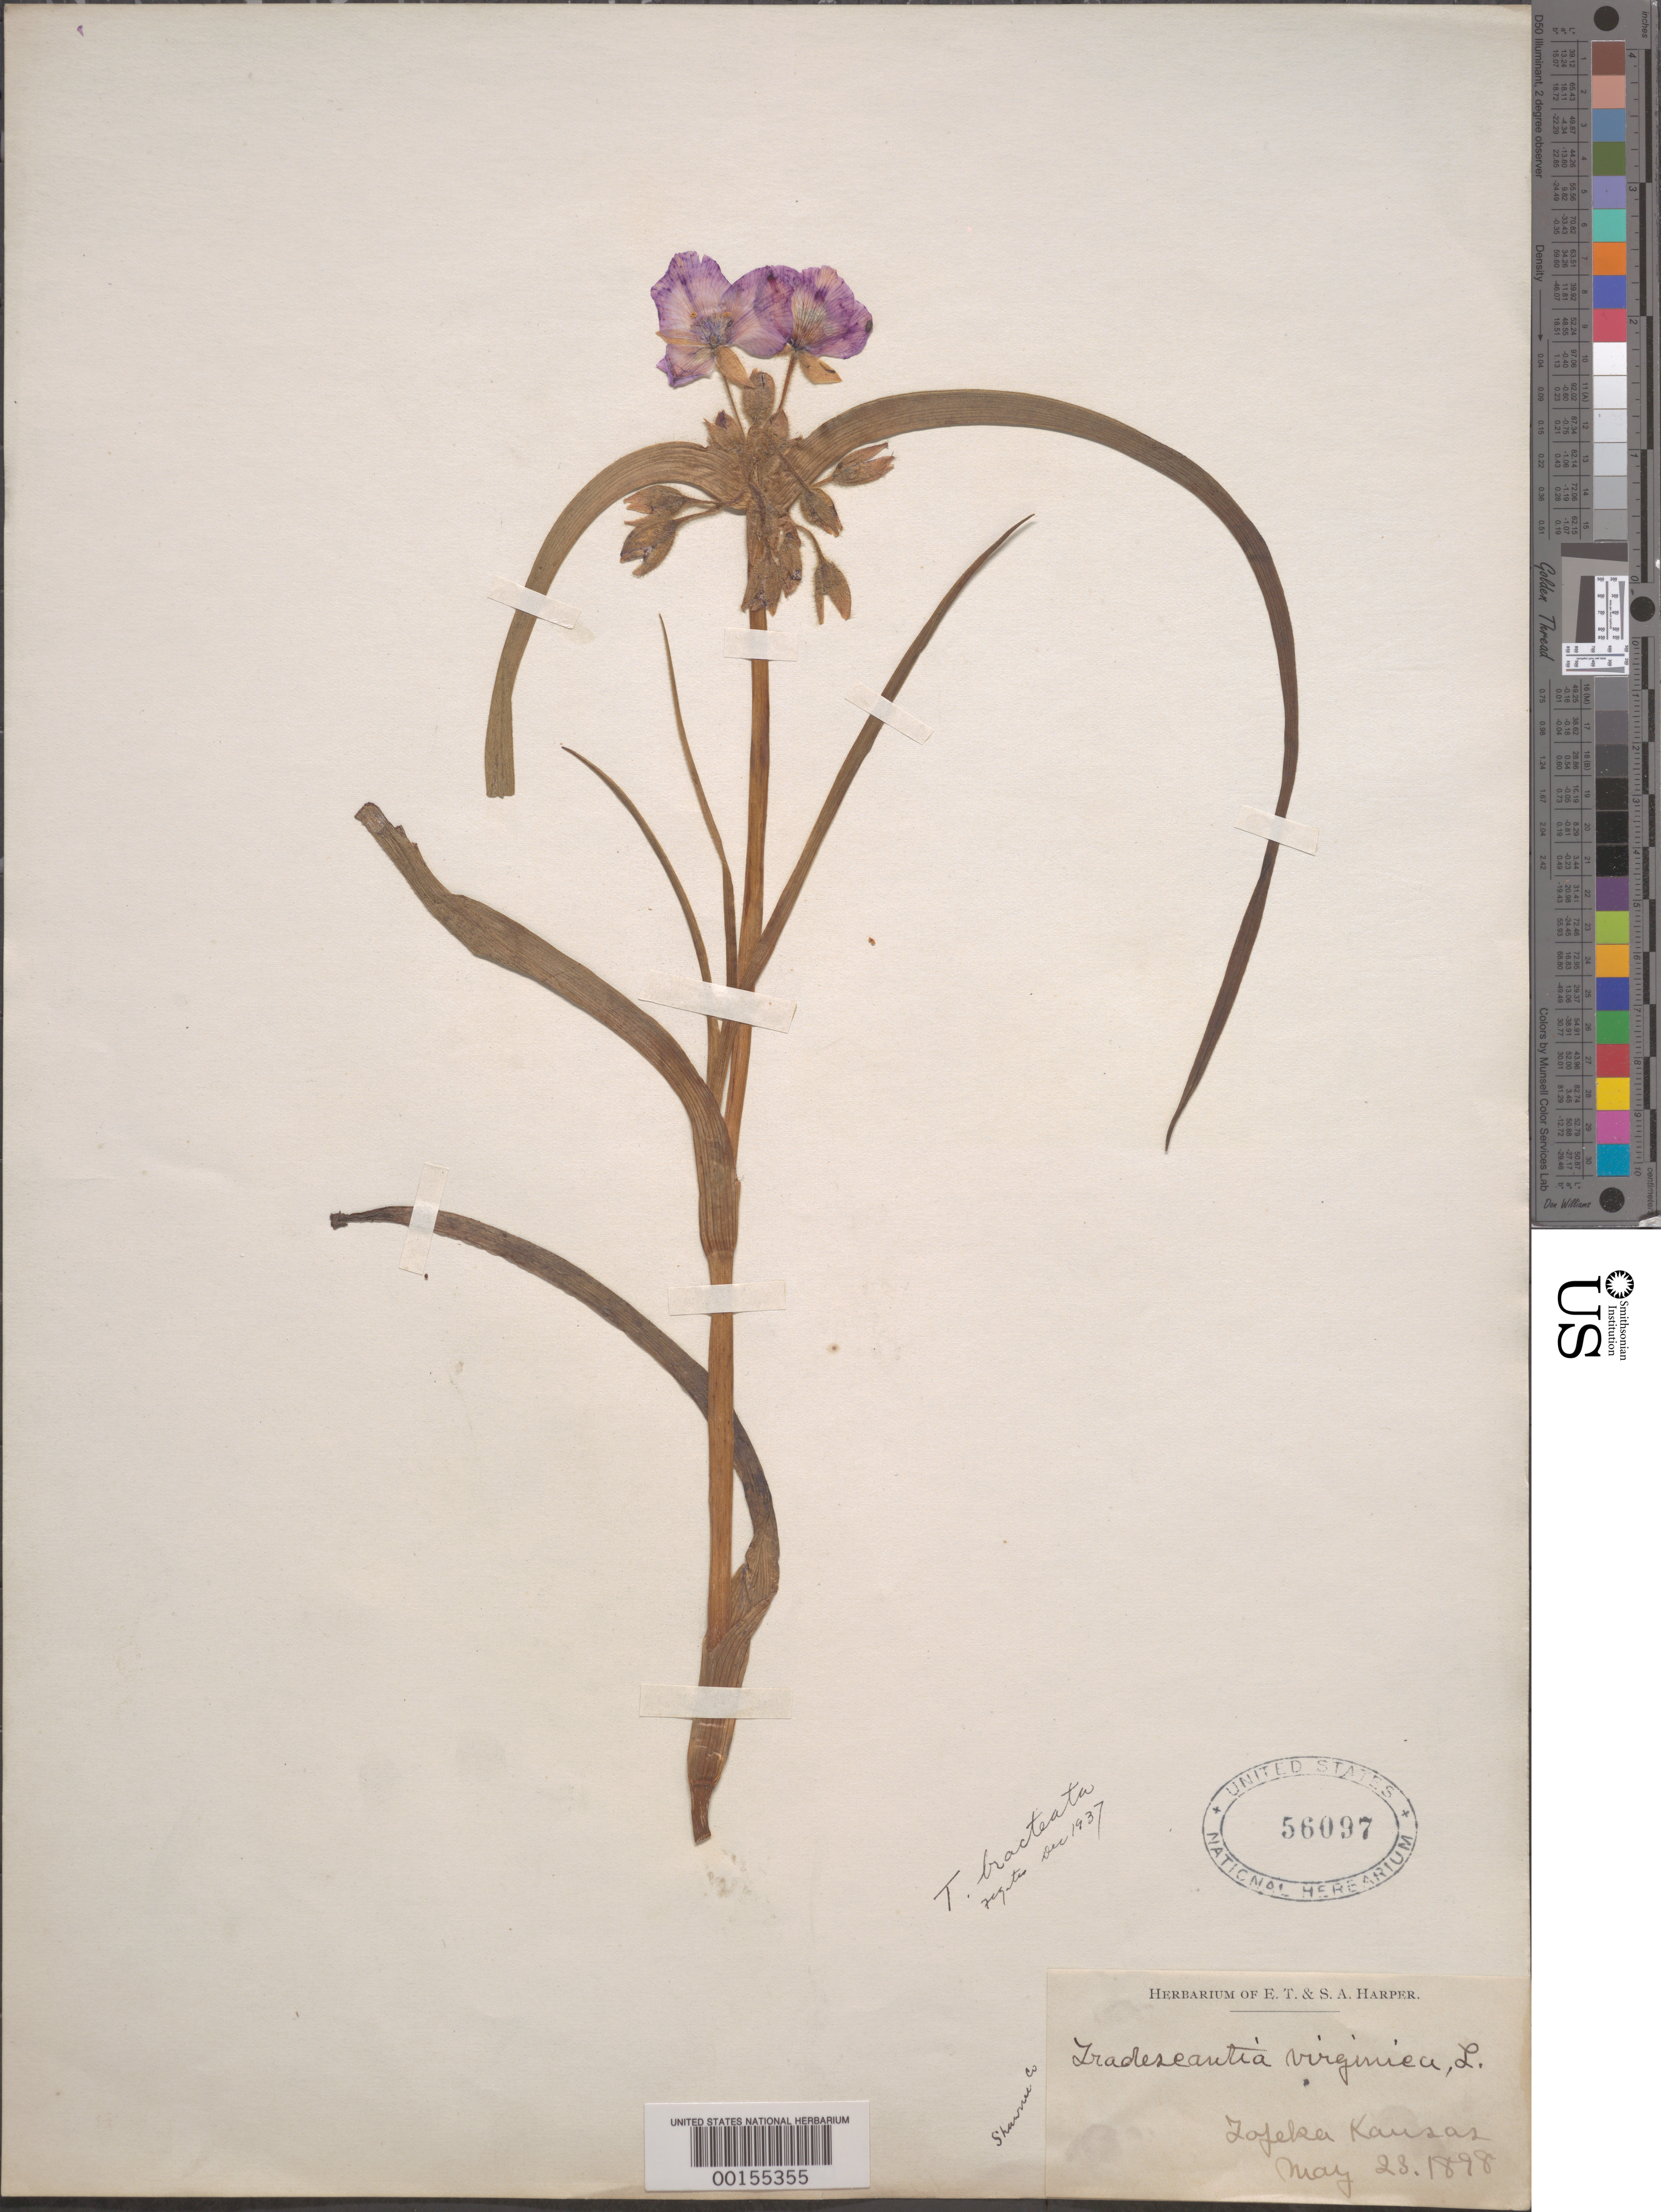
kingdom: Plantae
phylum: Tracheophyta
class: Liliopsida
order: Commelinales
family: Commelinaceae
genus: Tradescantia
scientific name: Tradescantia bracteata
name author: Small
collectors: E. T. Harper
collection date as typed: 23 May 1898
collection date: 1898-05-23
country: United States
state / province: Kansas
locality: Topeka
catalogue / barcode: US 56097